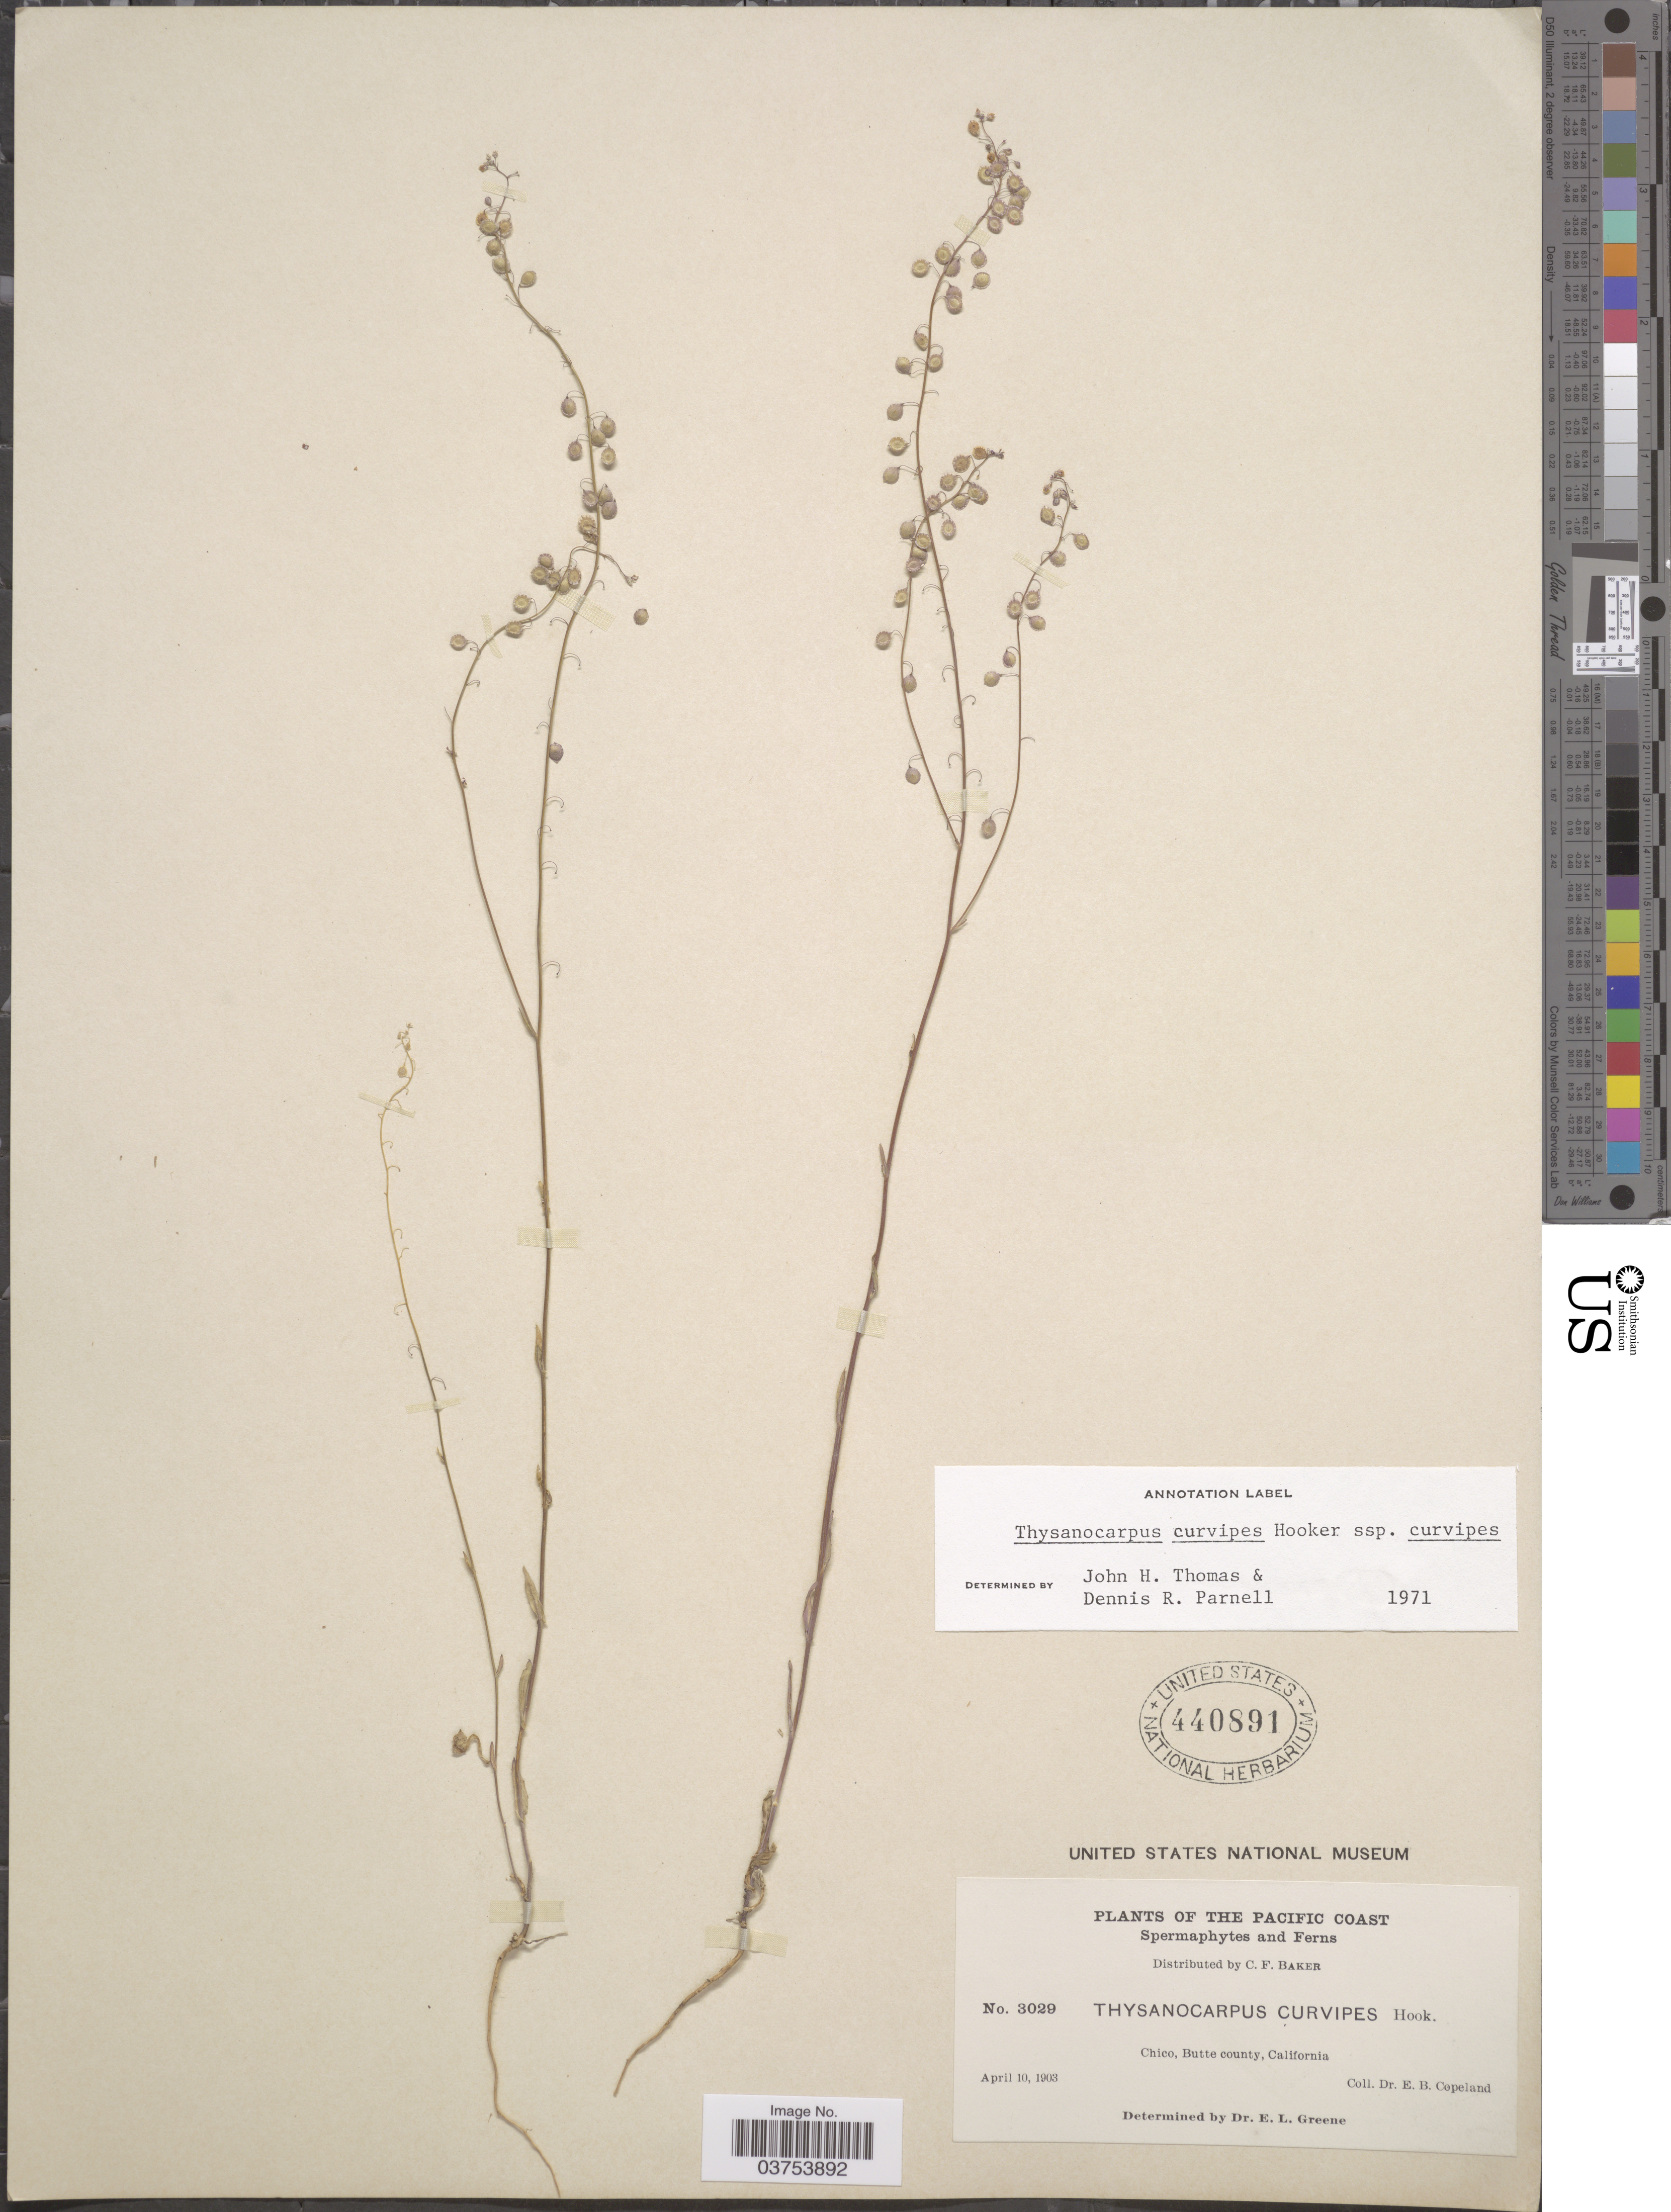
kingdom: Plantae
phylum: Tracheophyta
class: Magnoliopsida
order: Brassicales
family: Brassicaceae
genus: Thysanocarpus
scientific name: Thysanocarpus curvipes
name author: Hook.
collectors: E. B. Copeland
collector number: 3029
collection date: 1903-04-10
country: United States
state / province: California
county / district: Butte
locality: The Pacific Coast. Chico, Butte county.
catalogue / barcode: US 440891